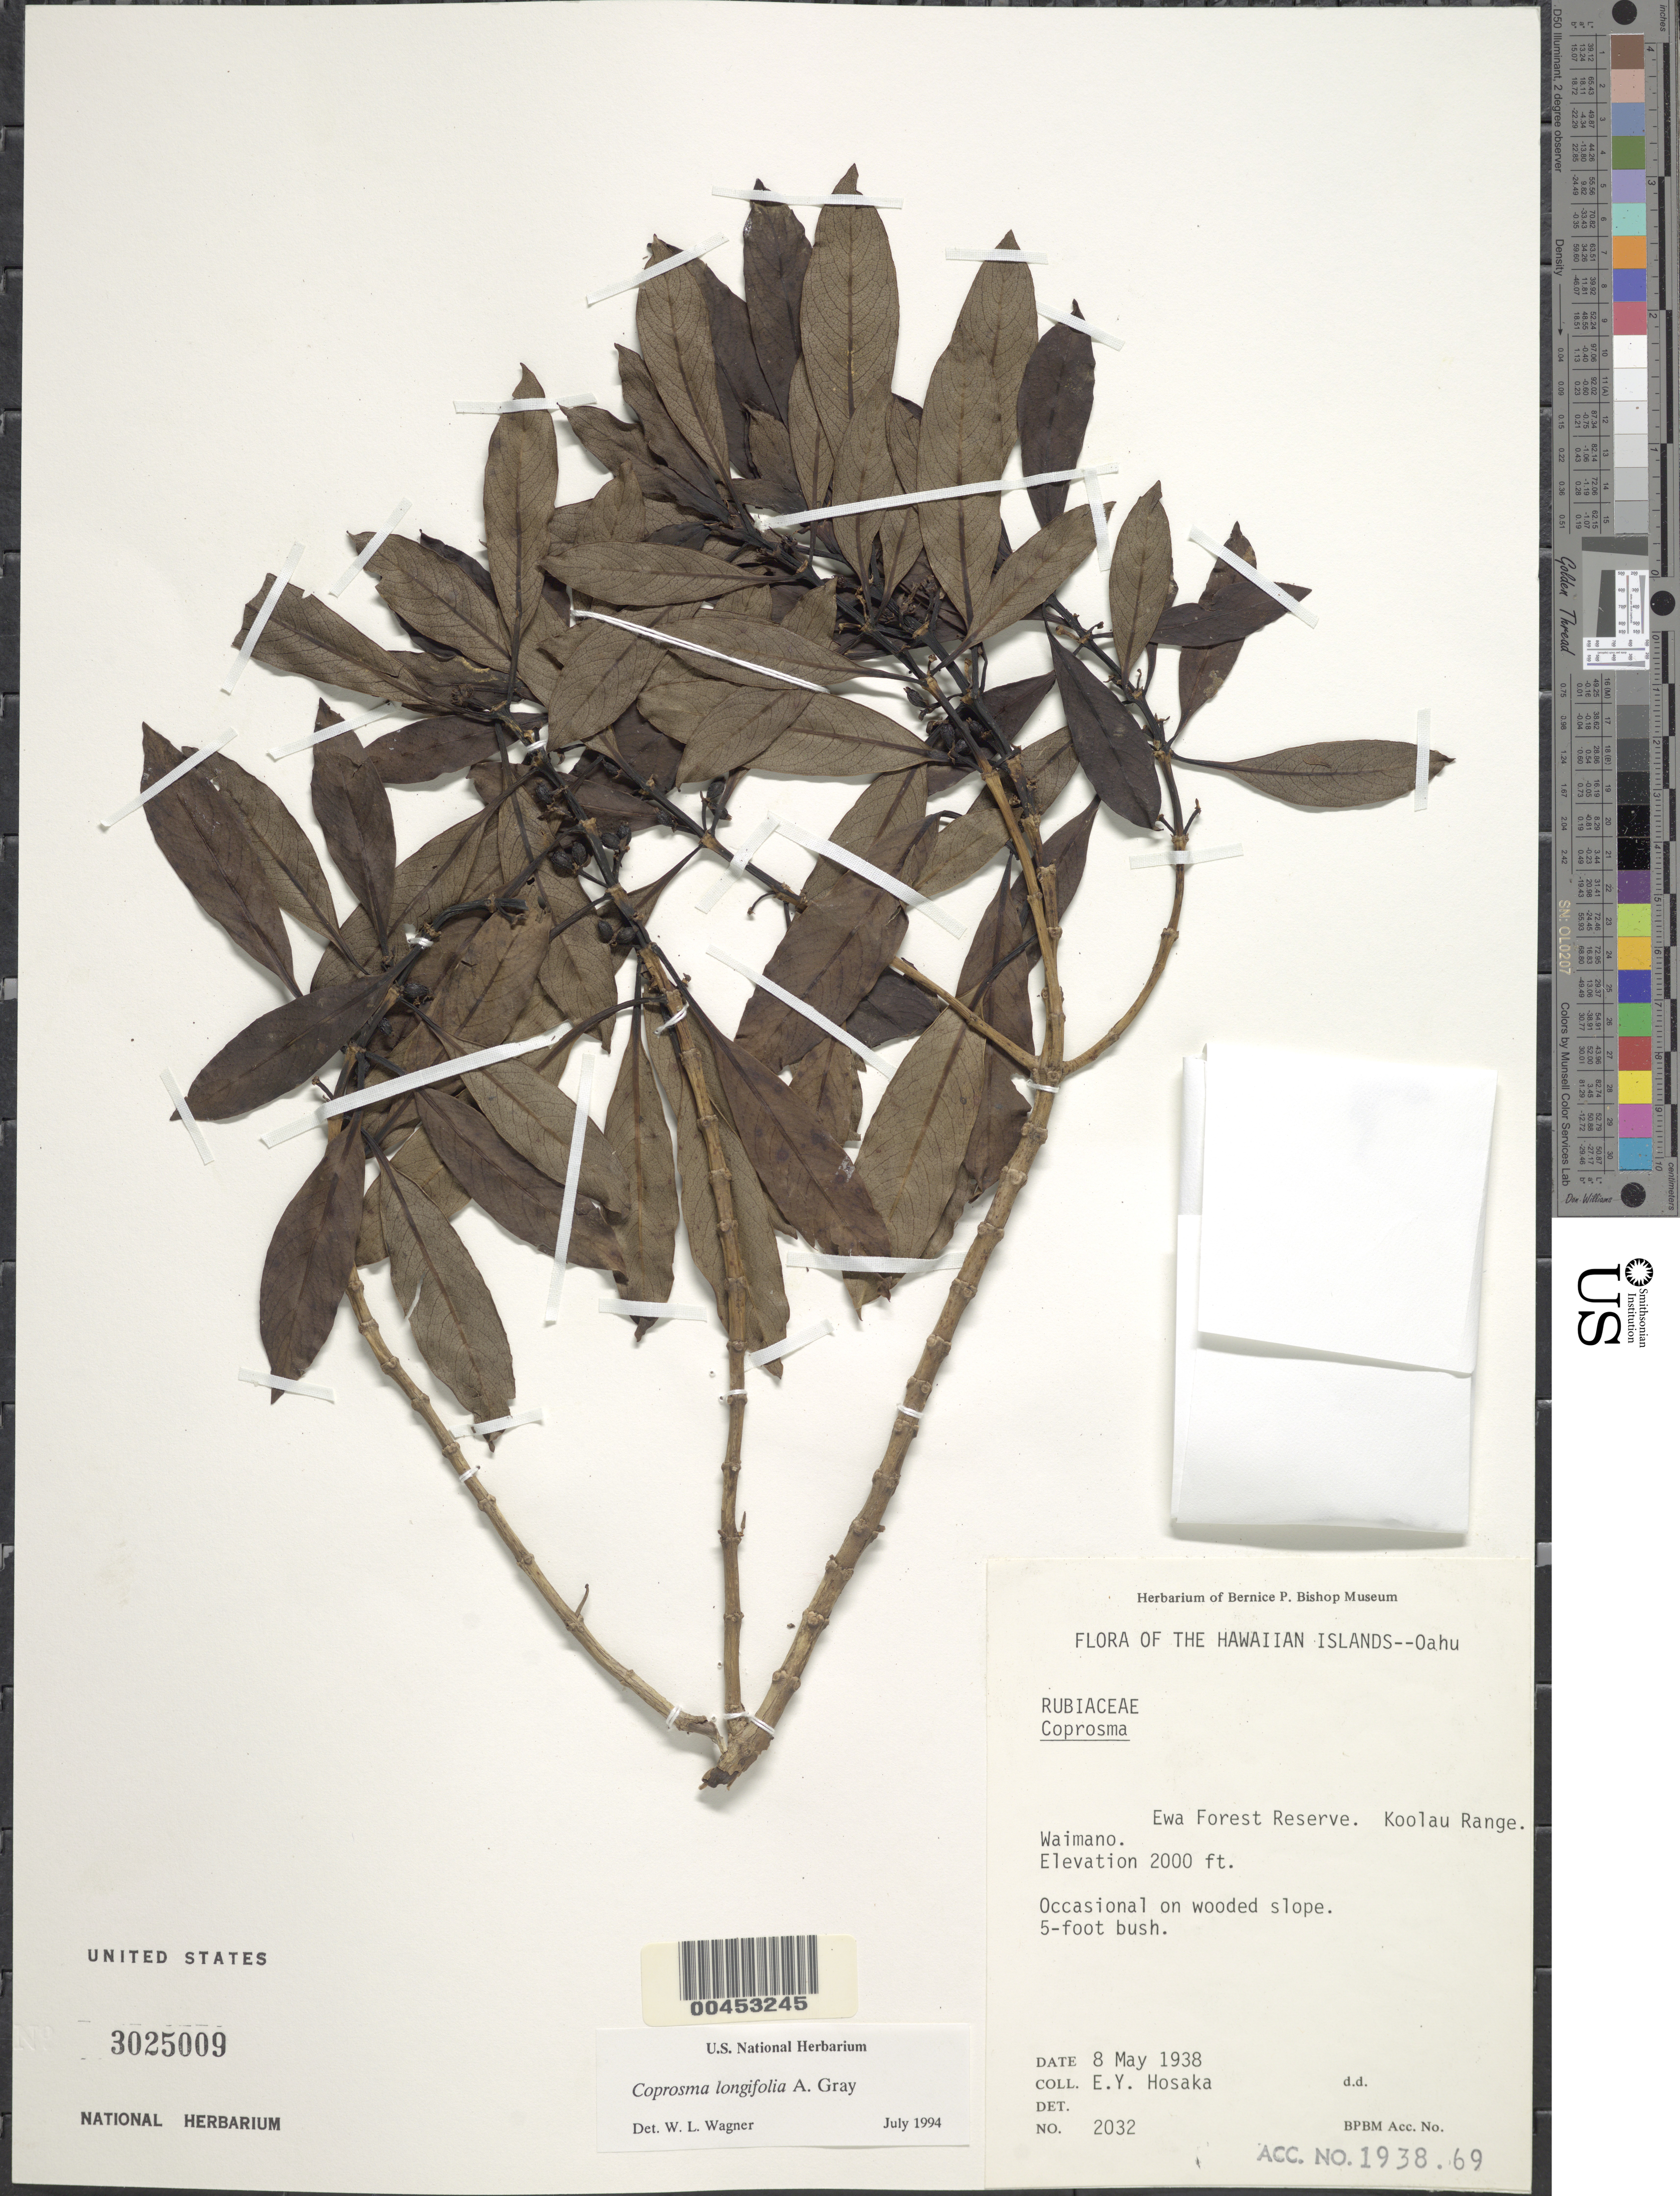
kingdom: Plantae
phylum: Tracheophyta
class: Magnoliopsida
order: Gentianales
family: Rubiaceae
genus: Coprosma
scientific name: Coprosma longifolia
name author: A. Gray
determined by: Wagner, W. L., (BOT), Smithsonian Institution - National Museum of Natural History (UNITED STATES)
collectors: E. Y. Hosaka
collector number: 2032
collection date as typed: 8 May 1938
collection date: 1938-05-08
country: United States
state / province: Hawaii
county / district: Honolulu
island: Oahu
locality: Ewa For Res, Koolau Range, Waimano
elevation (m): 610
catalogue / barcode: US 3025009